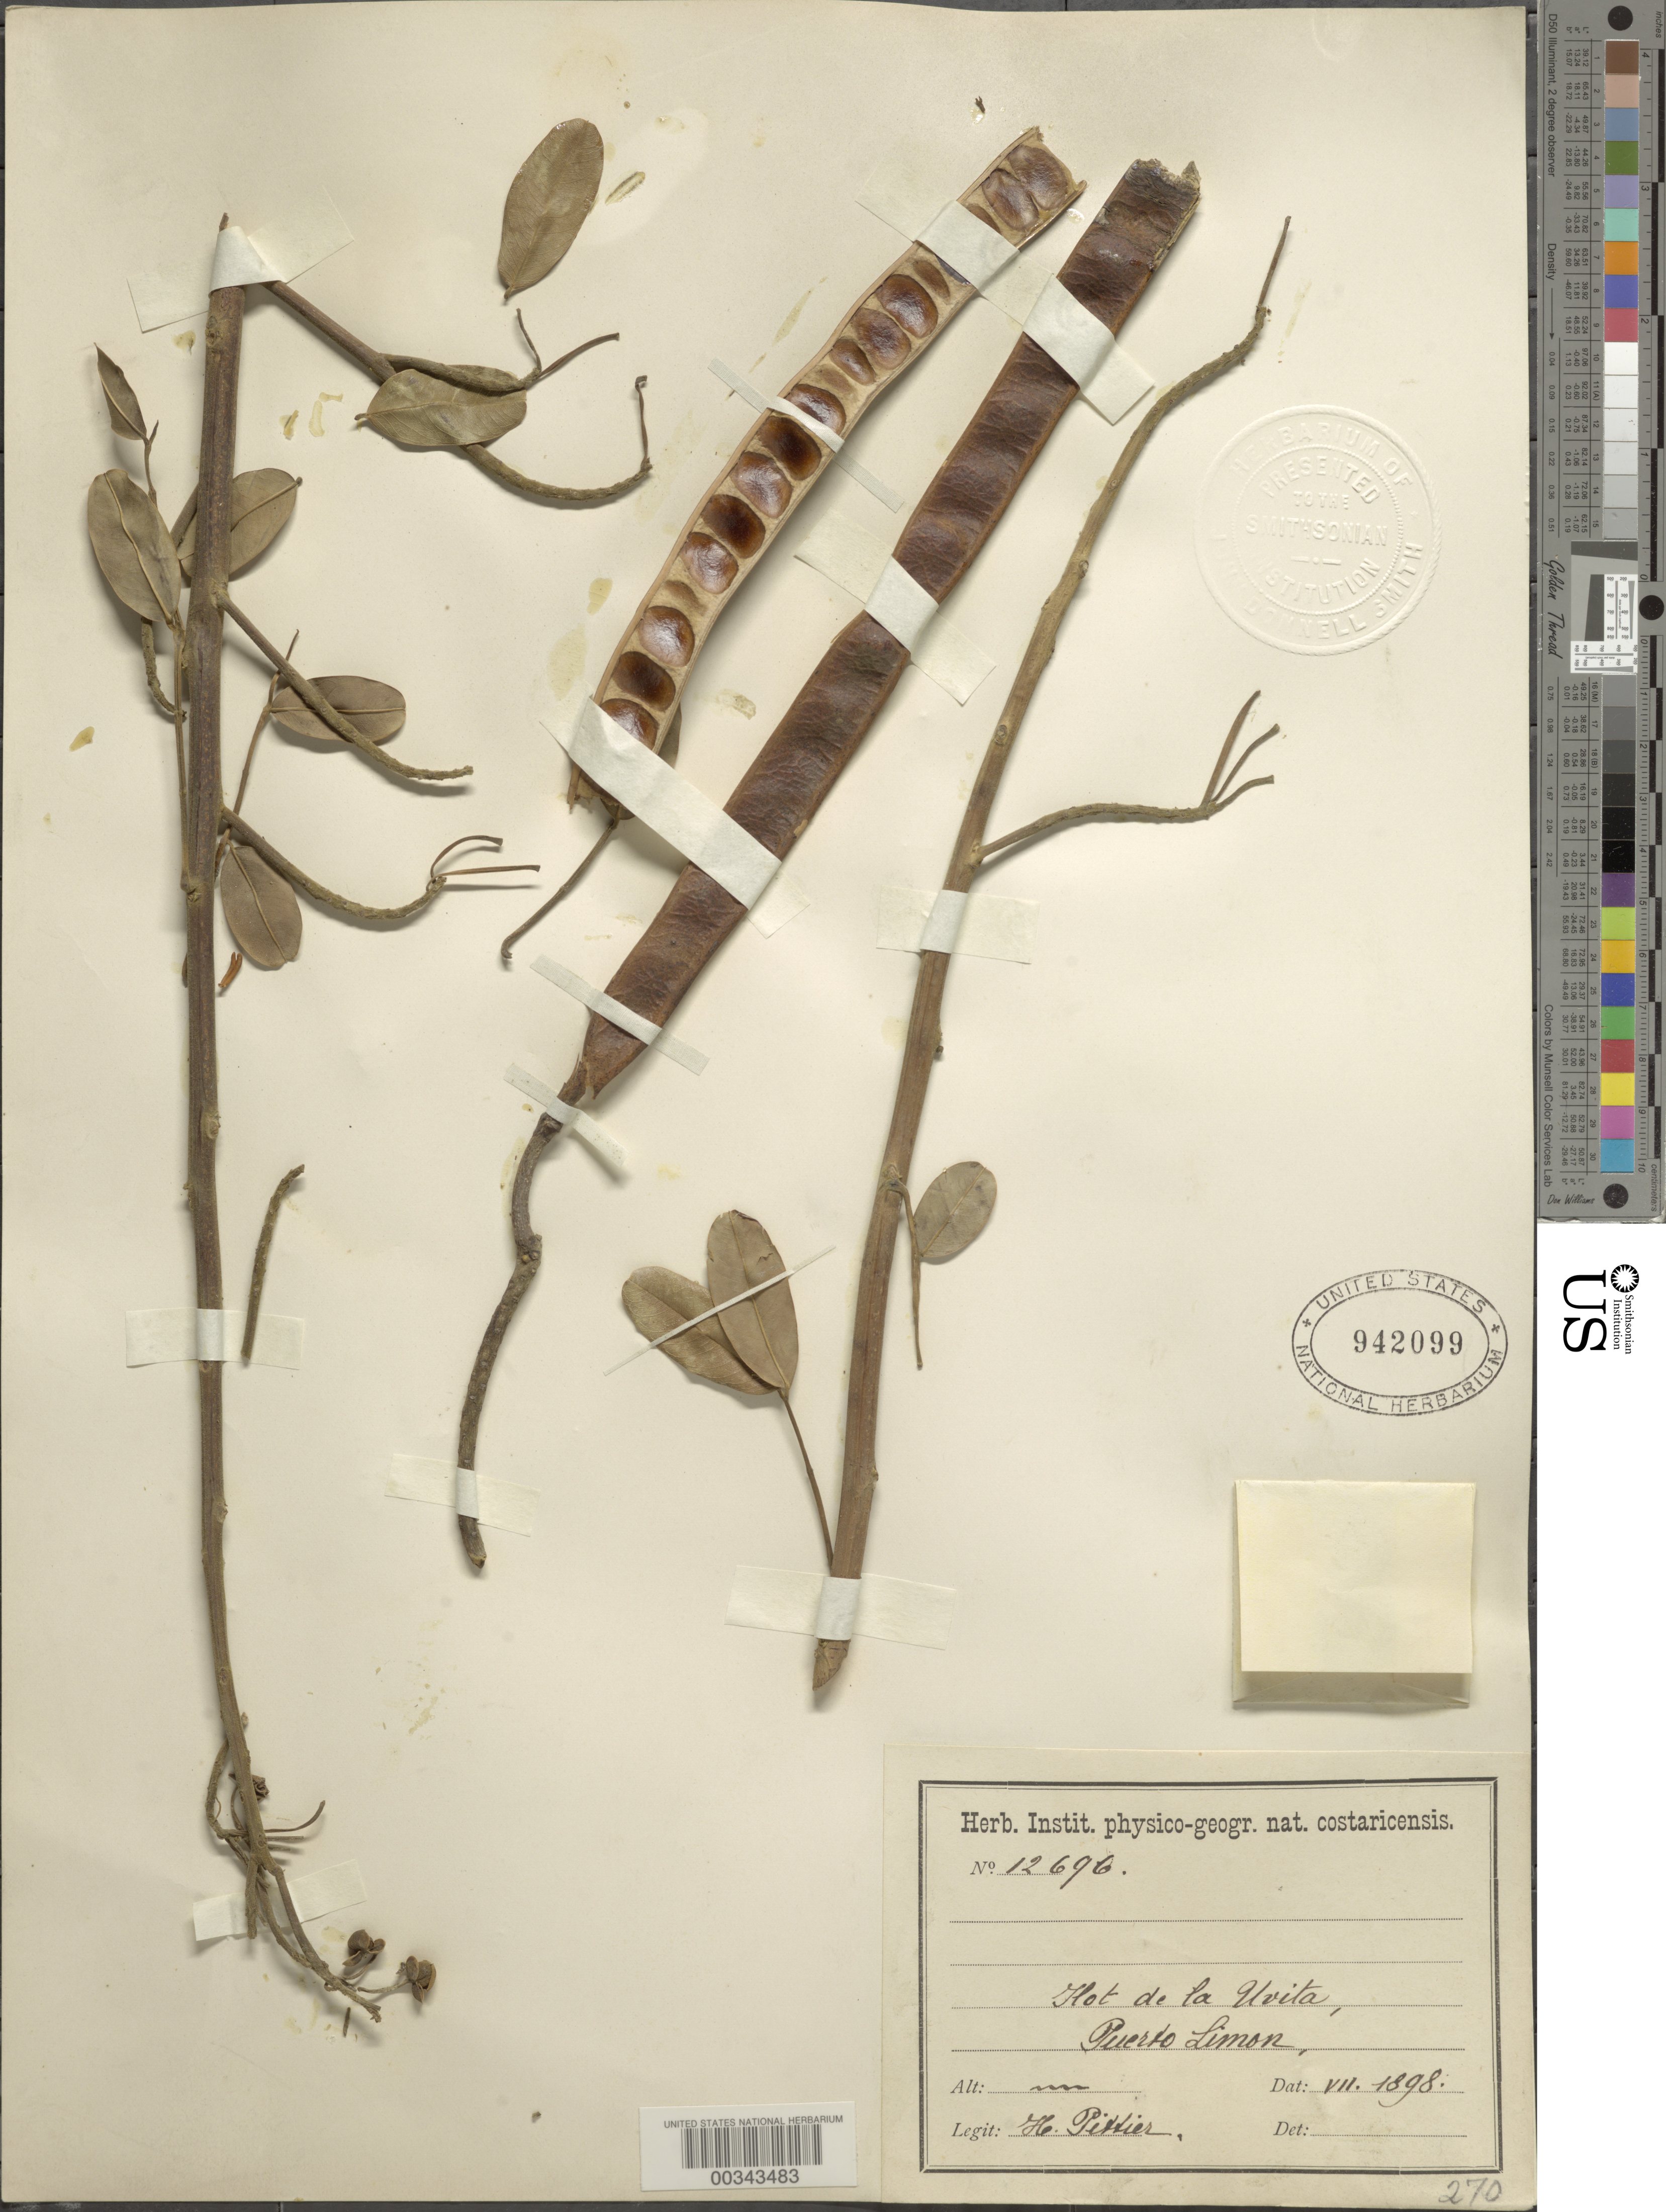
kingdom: Plantae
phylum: Tracheophyta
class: Magnoliopsida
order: Fabales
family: Fabaceae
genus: Senna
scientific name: Senna siamea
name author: (Lam.) H.S. Irwin & Barneby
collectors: H. F. Pittier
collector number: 12696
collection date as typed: Jul 1898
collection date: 1898-07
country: Costa Rica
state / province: Limón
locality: Puerto limon, tlot de la uvita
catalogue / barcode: US 942099